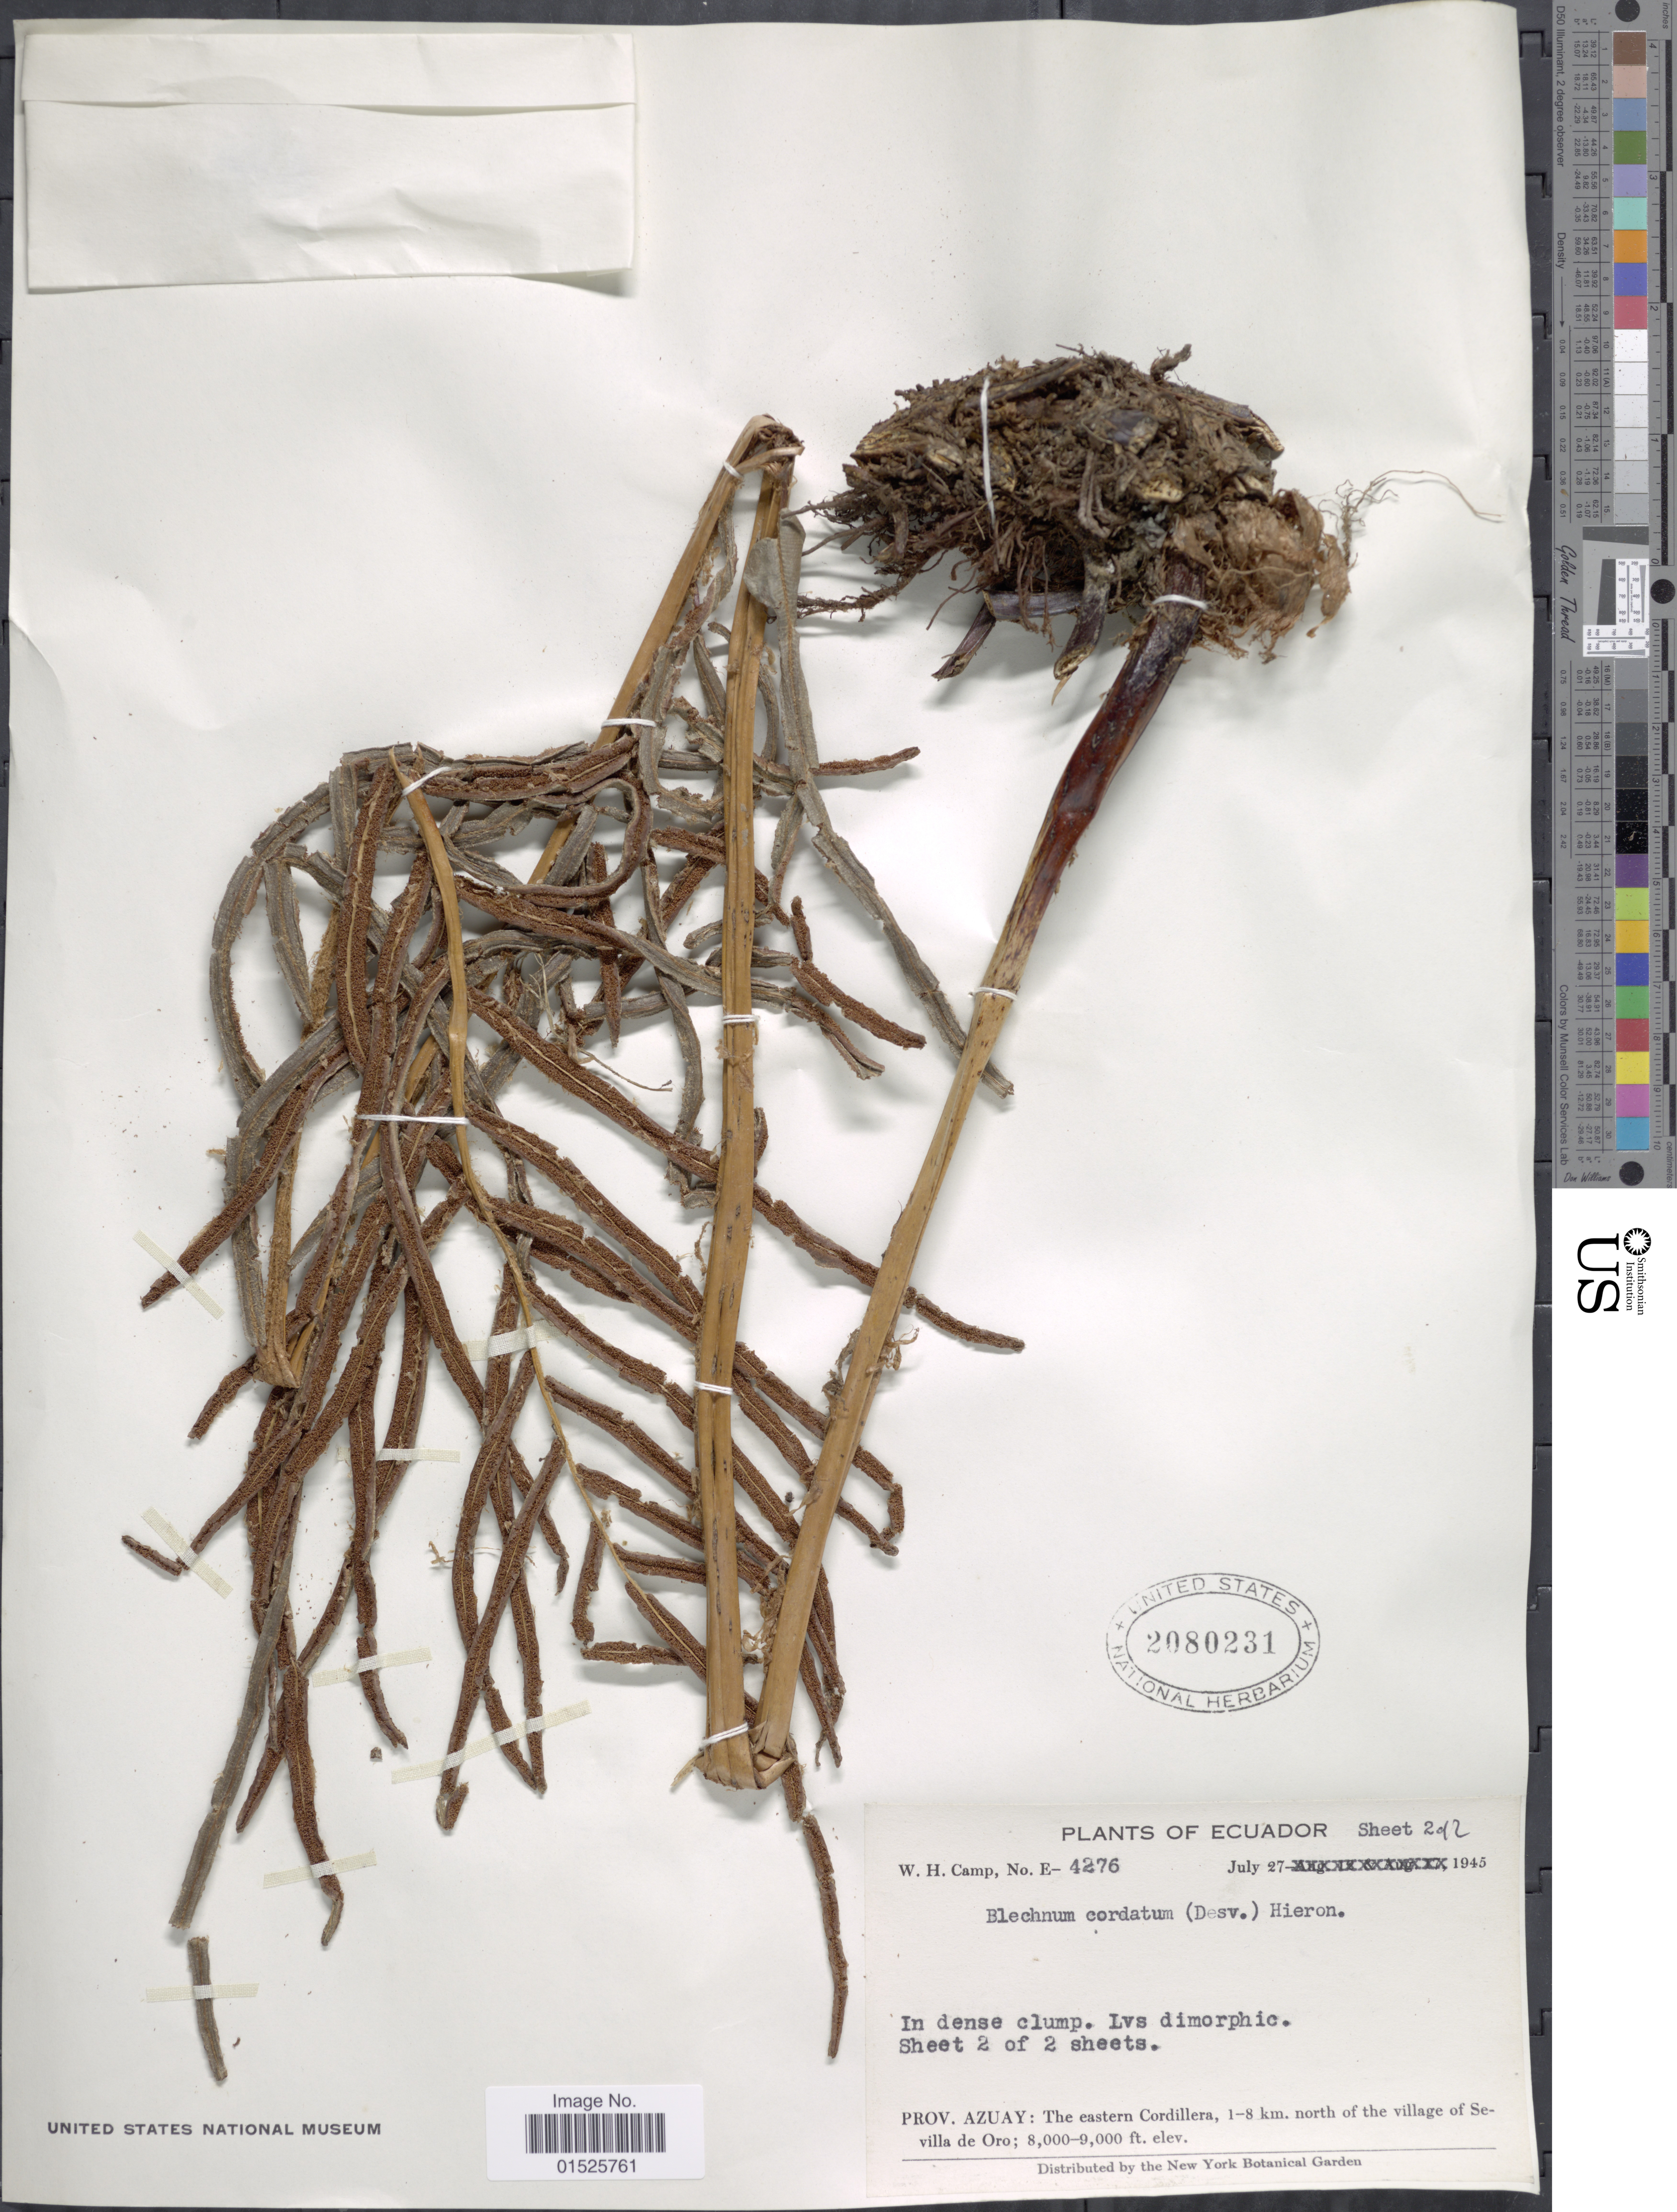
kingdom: Plantae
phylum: Tracheophyta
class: Polypodiopsida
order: Polypodiales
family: Blechnaceae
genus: Blechnum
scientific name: Blechnum cordatum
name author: (Desv.) Hieron.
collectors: W. H. Camp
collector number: E- 4276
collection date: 1945-07-27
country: Ecuador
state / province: Azuay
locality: The eastern Cordillera, 1-8 km. north of the village of Sevilla de Oro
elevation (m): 2438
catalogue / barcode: US 2080231